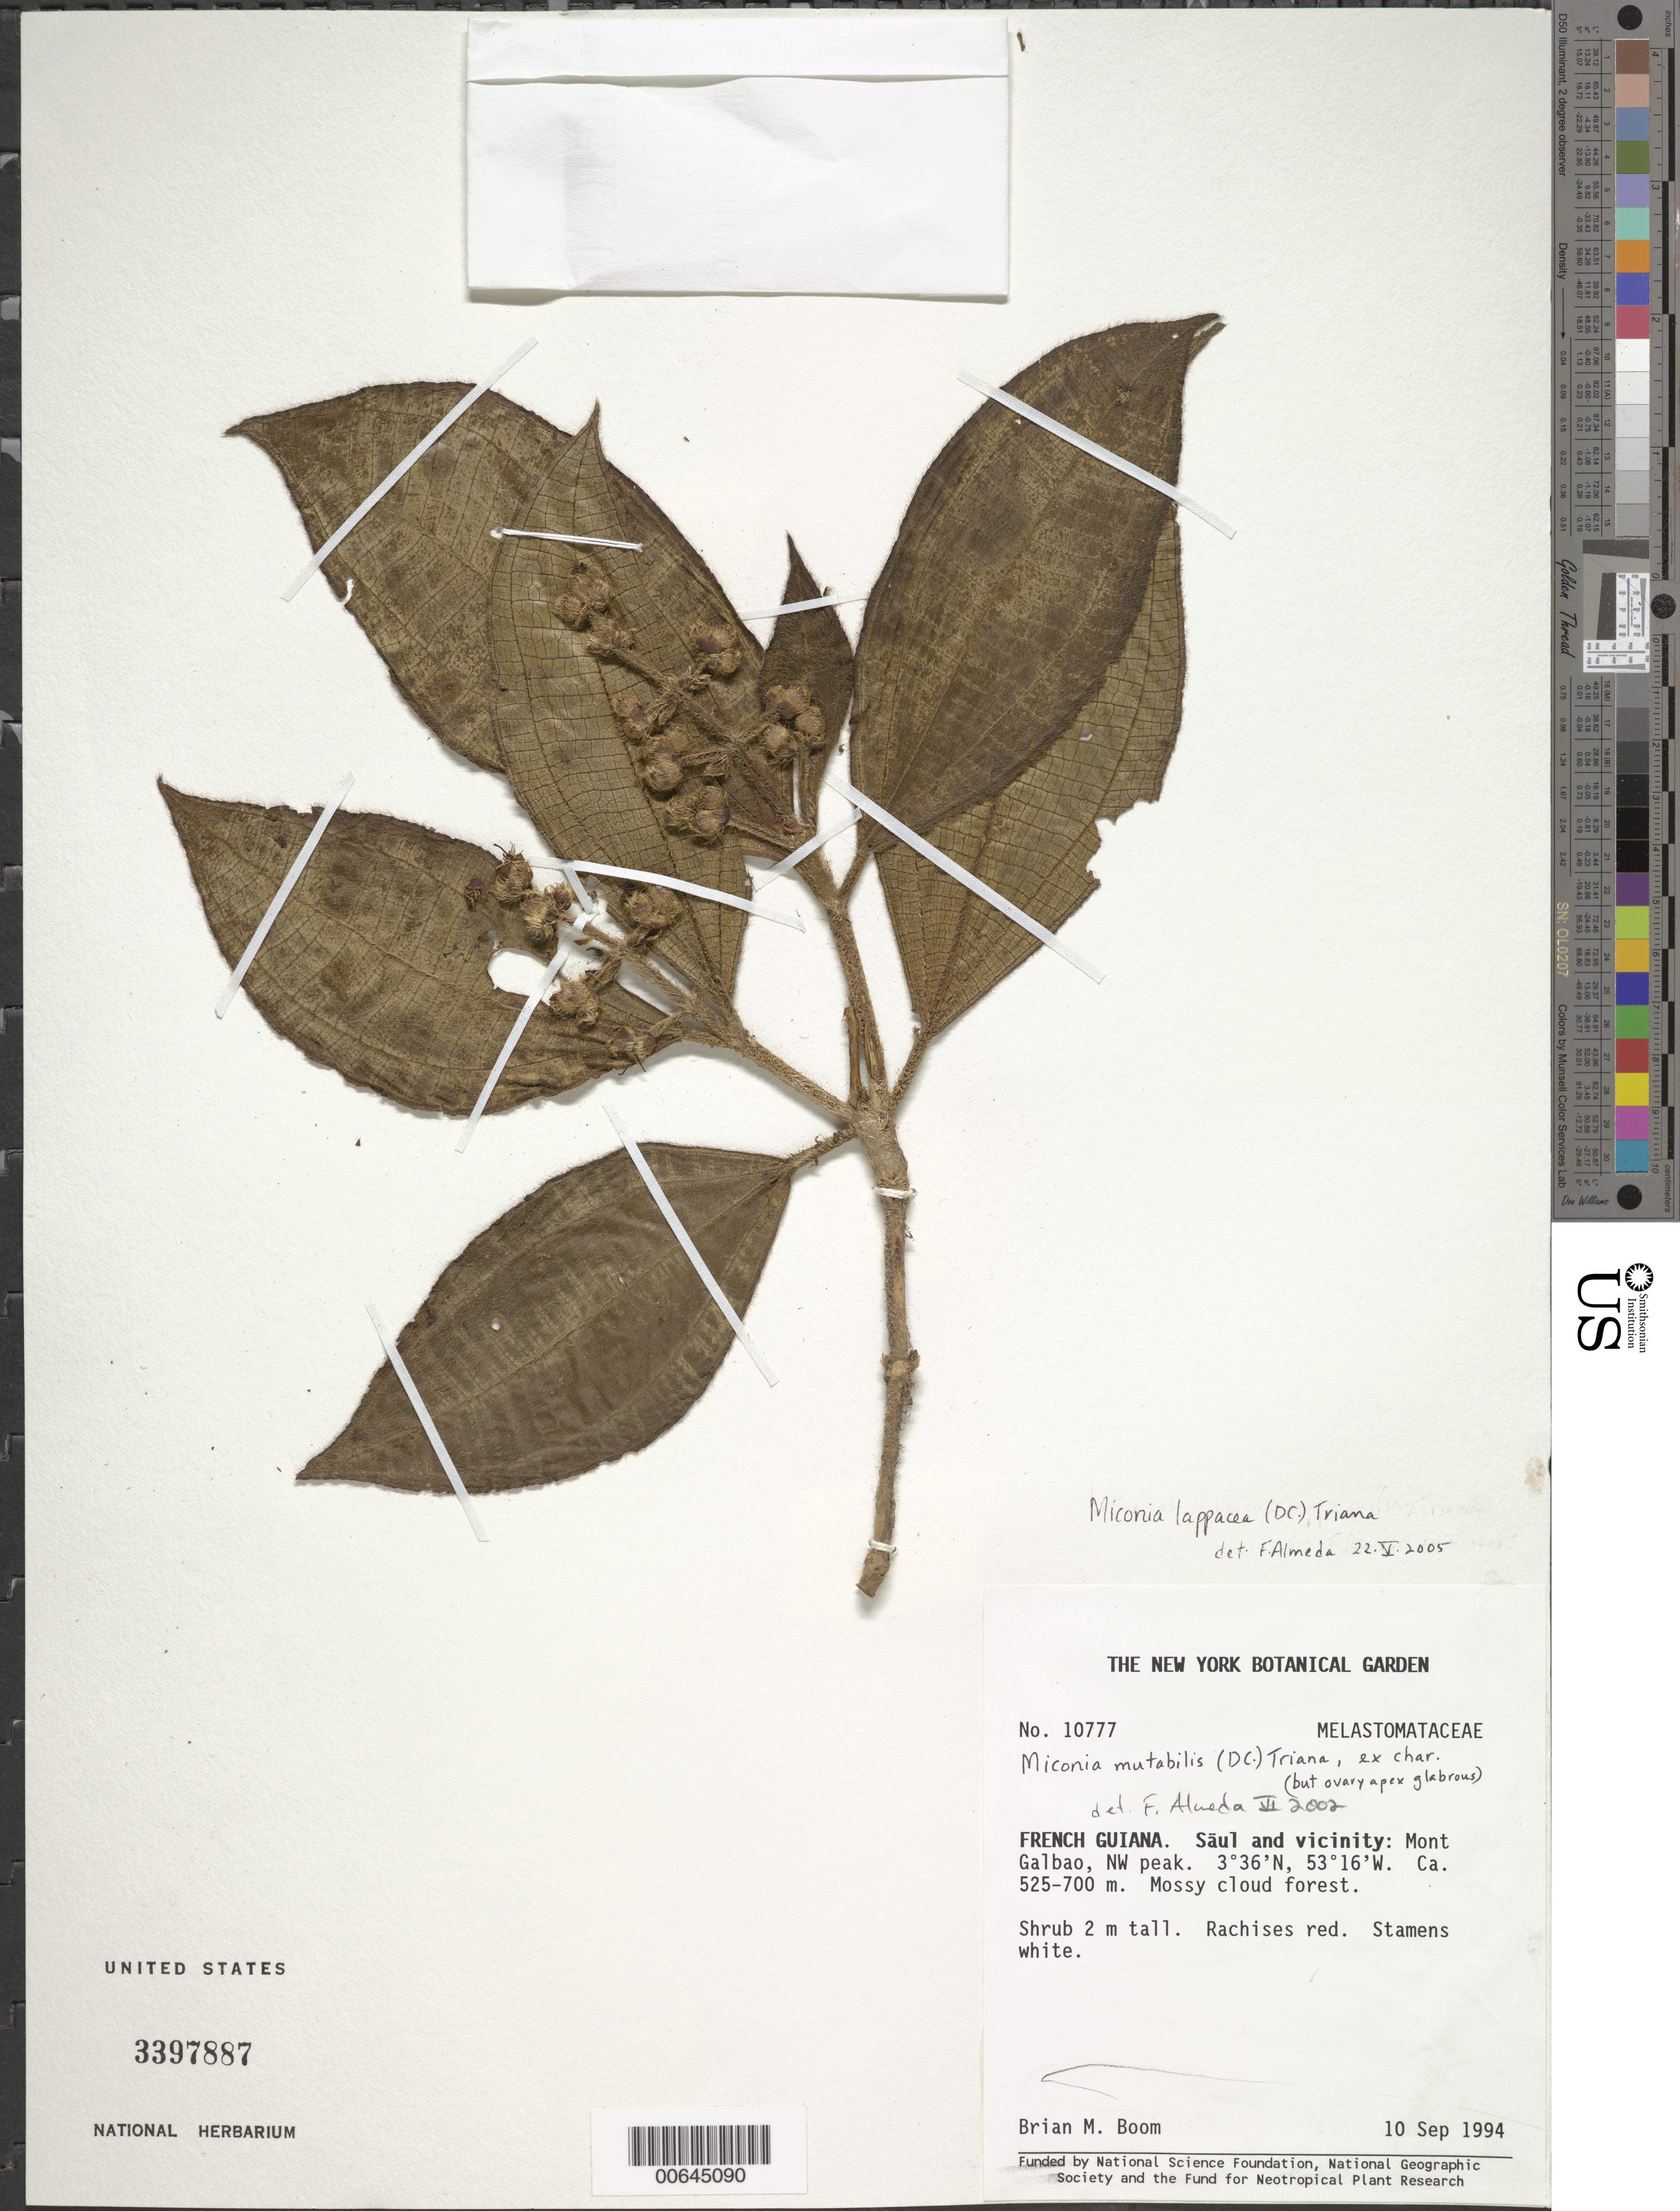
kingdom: Plantae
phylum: Tracheophyta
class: Magnoliopsida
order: Myrtales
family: Melastomataceae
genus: Miconia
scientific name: Miconia lappacea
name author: (DC.) Triana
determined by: Almeda, F.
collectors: B. M. Boom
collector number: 10777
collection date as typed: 10-Sep-94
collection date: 1994-09-10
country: French Guiana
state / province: Saint-Laurent-du-Maroni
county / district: Saül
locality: Saül, Mont Galbao, NW peak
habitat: Mossy cloud forest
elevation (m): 525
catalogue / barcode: US 3397887